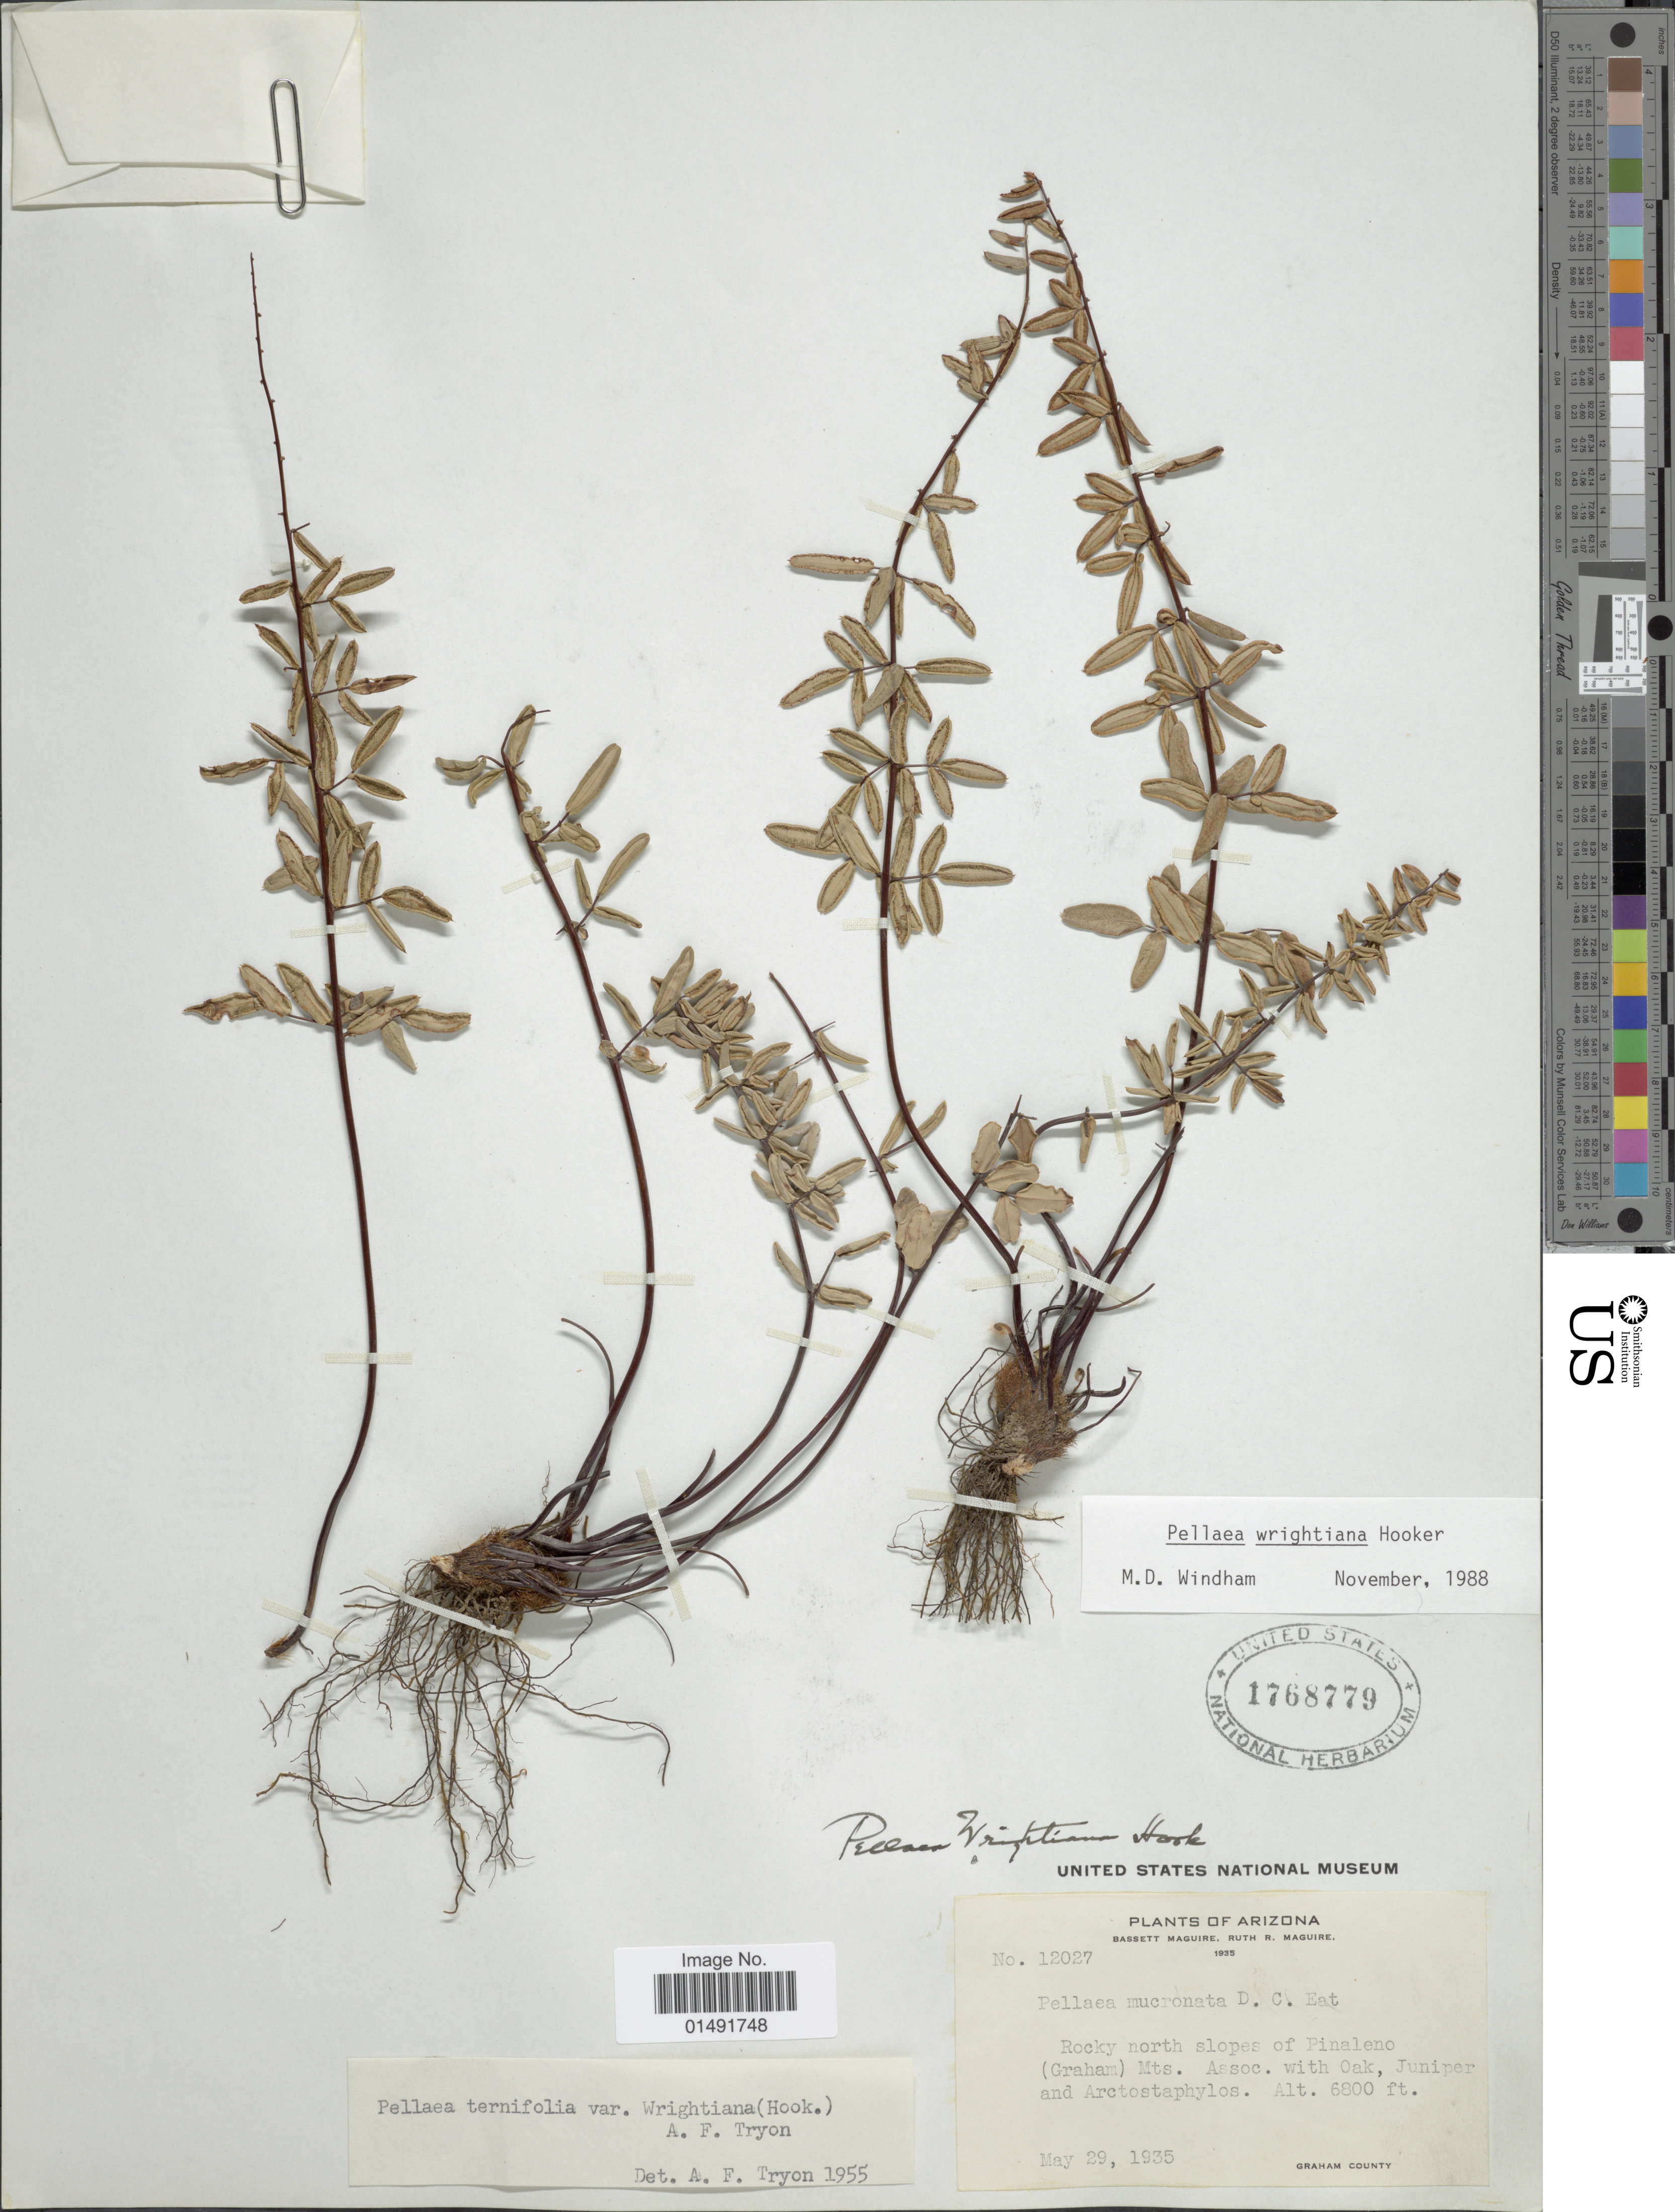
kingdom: Plantae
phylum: Tracheophyta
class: Polypodiopsida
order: Polypodiales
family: Pteridaceae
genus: Pellaea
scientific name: Pellaea wrightiana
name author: Hook.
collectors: B. Maguire & R. R. Maguire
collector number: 12027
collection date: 1935-05-29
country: United States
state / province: Arizona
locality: Rocky north slopes of Pinaleno (Graham) Mts.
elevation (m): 2073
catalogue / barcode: US 1768779